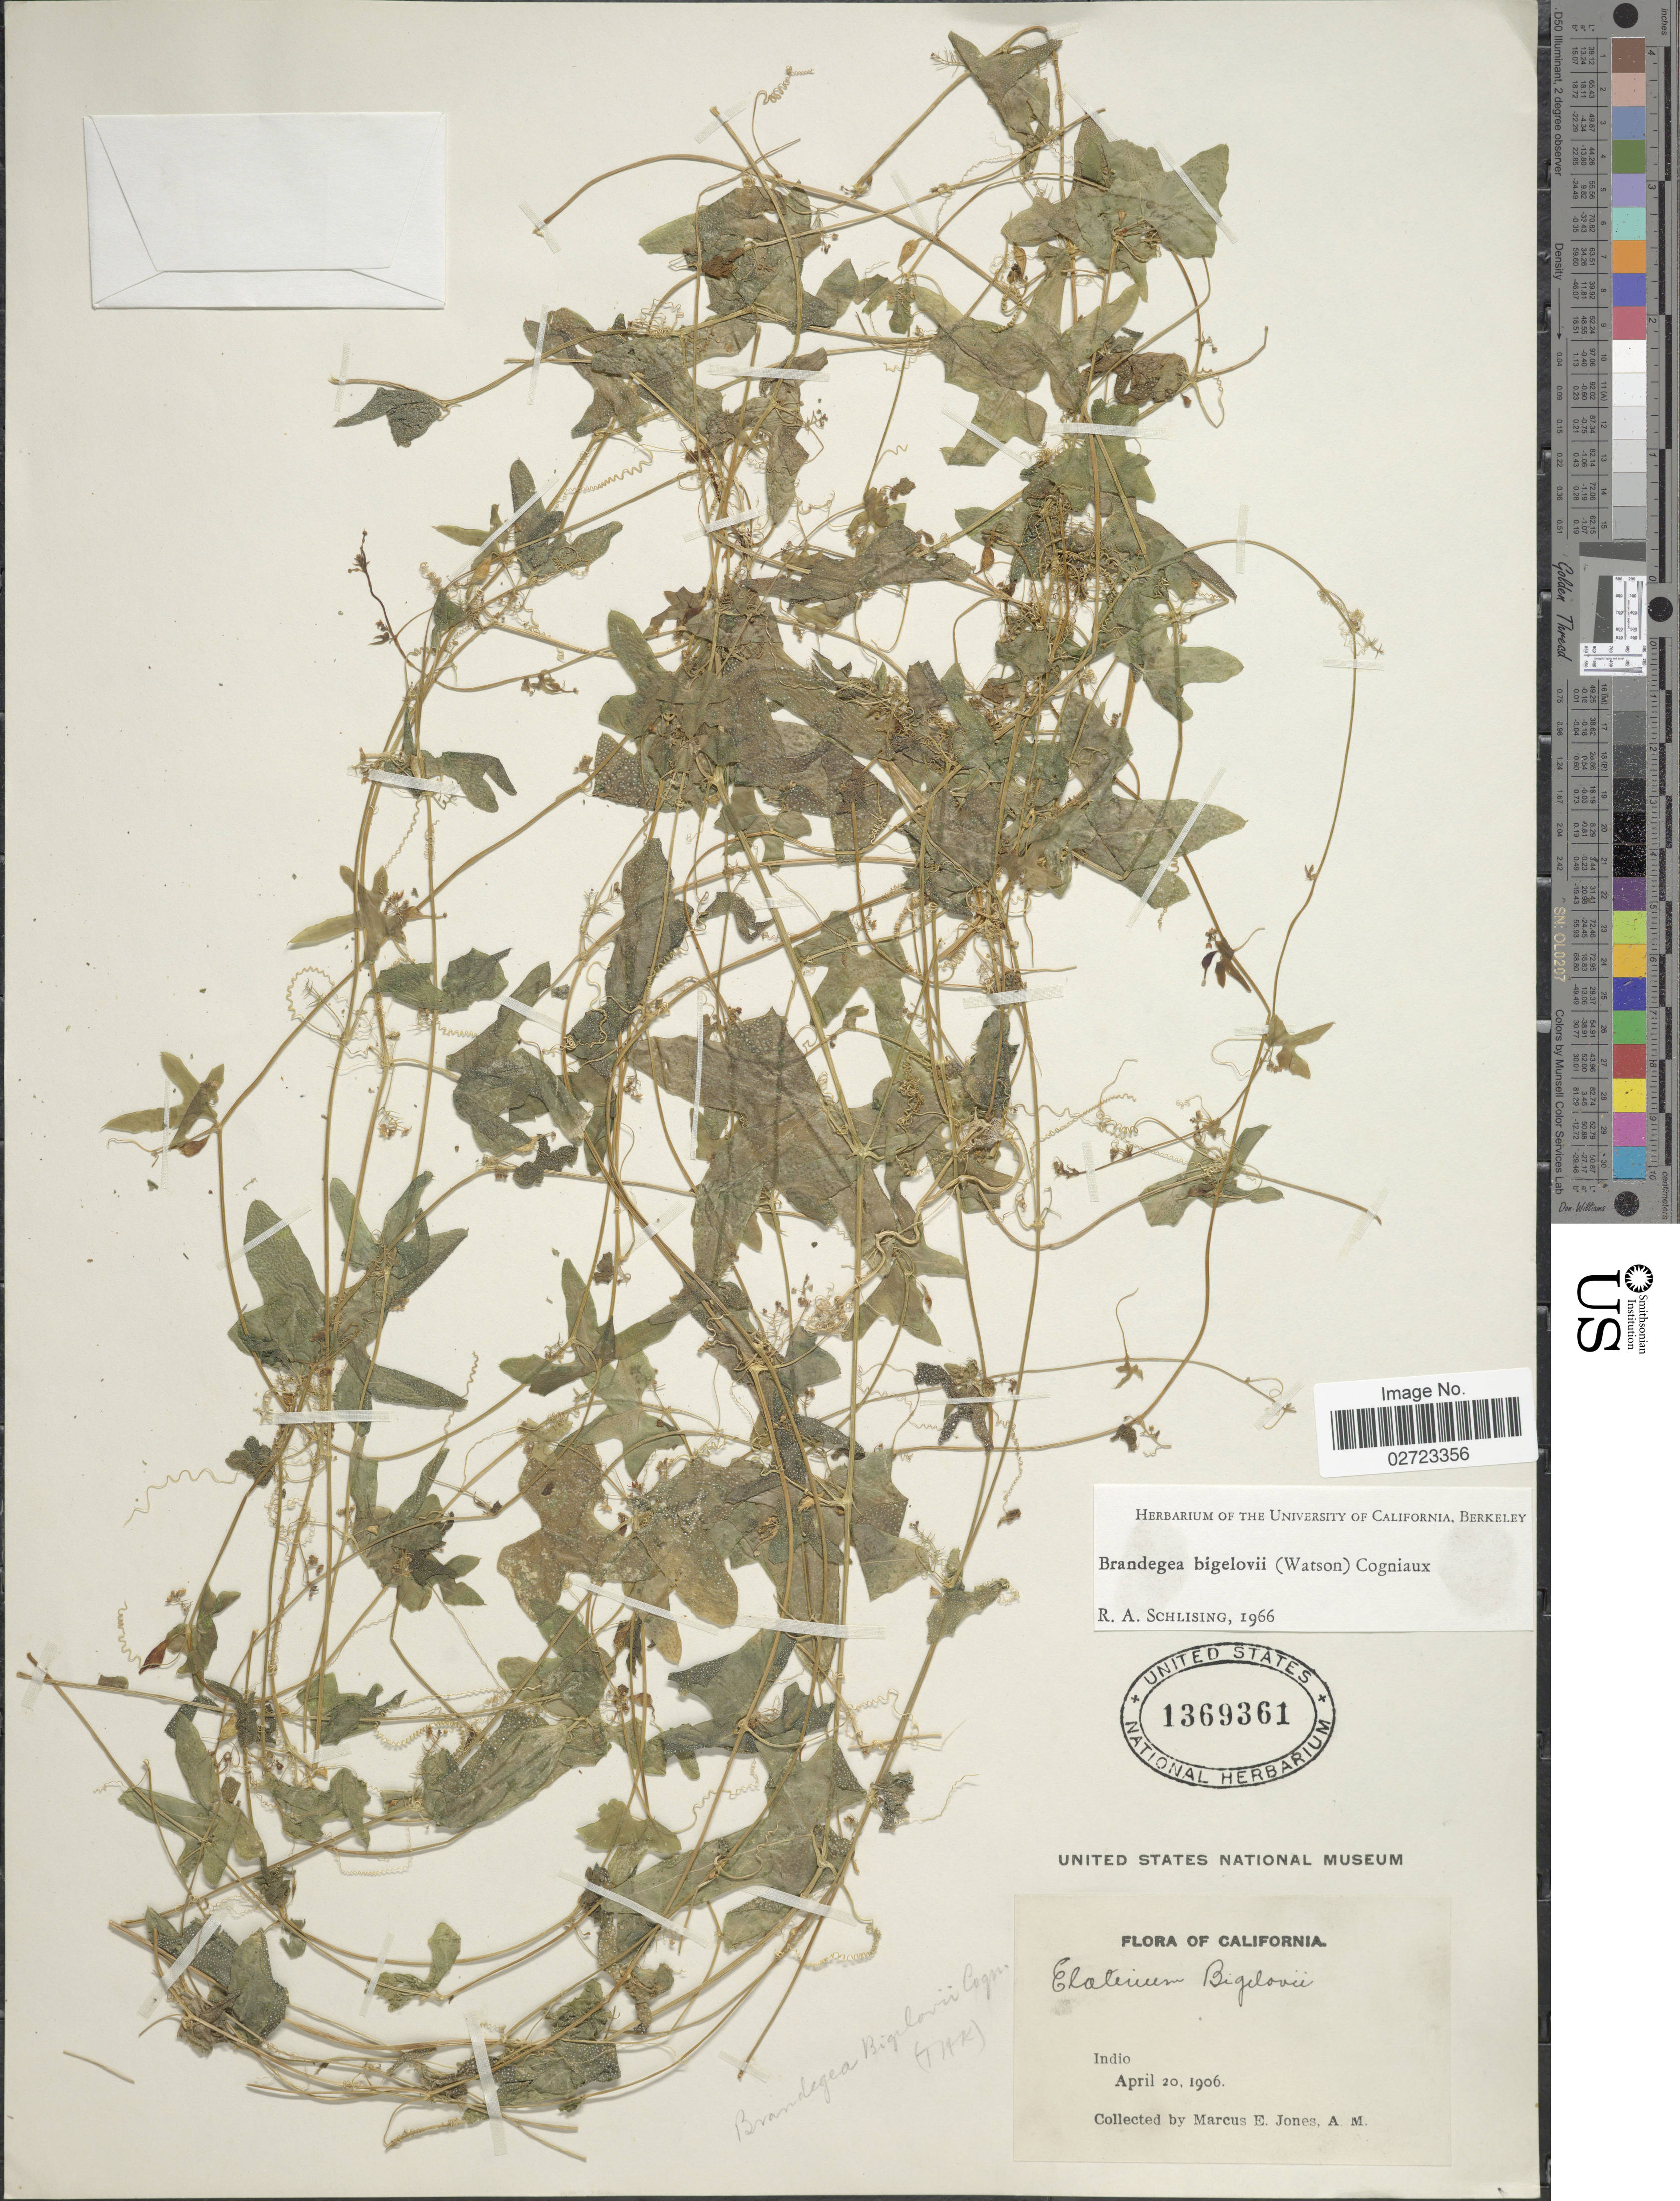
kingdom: Plantae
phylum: Tracheophyta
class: Magnoliopsida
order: Cucurbitales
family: Cucurbitaceae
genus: Brandegea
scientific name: Brandegea bigelovii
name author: (Watson) Cogn.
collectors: M. E. Jones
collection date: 1906-04-20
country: United States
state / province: California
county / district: Riverside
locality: Indio.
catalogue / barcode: US 1369361